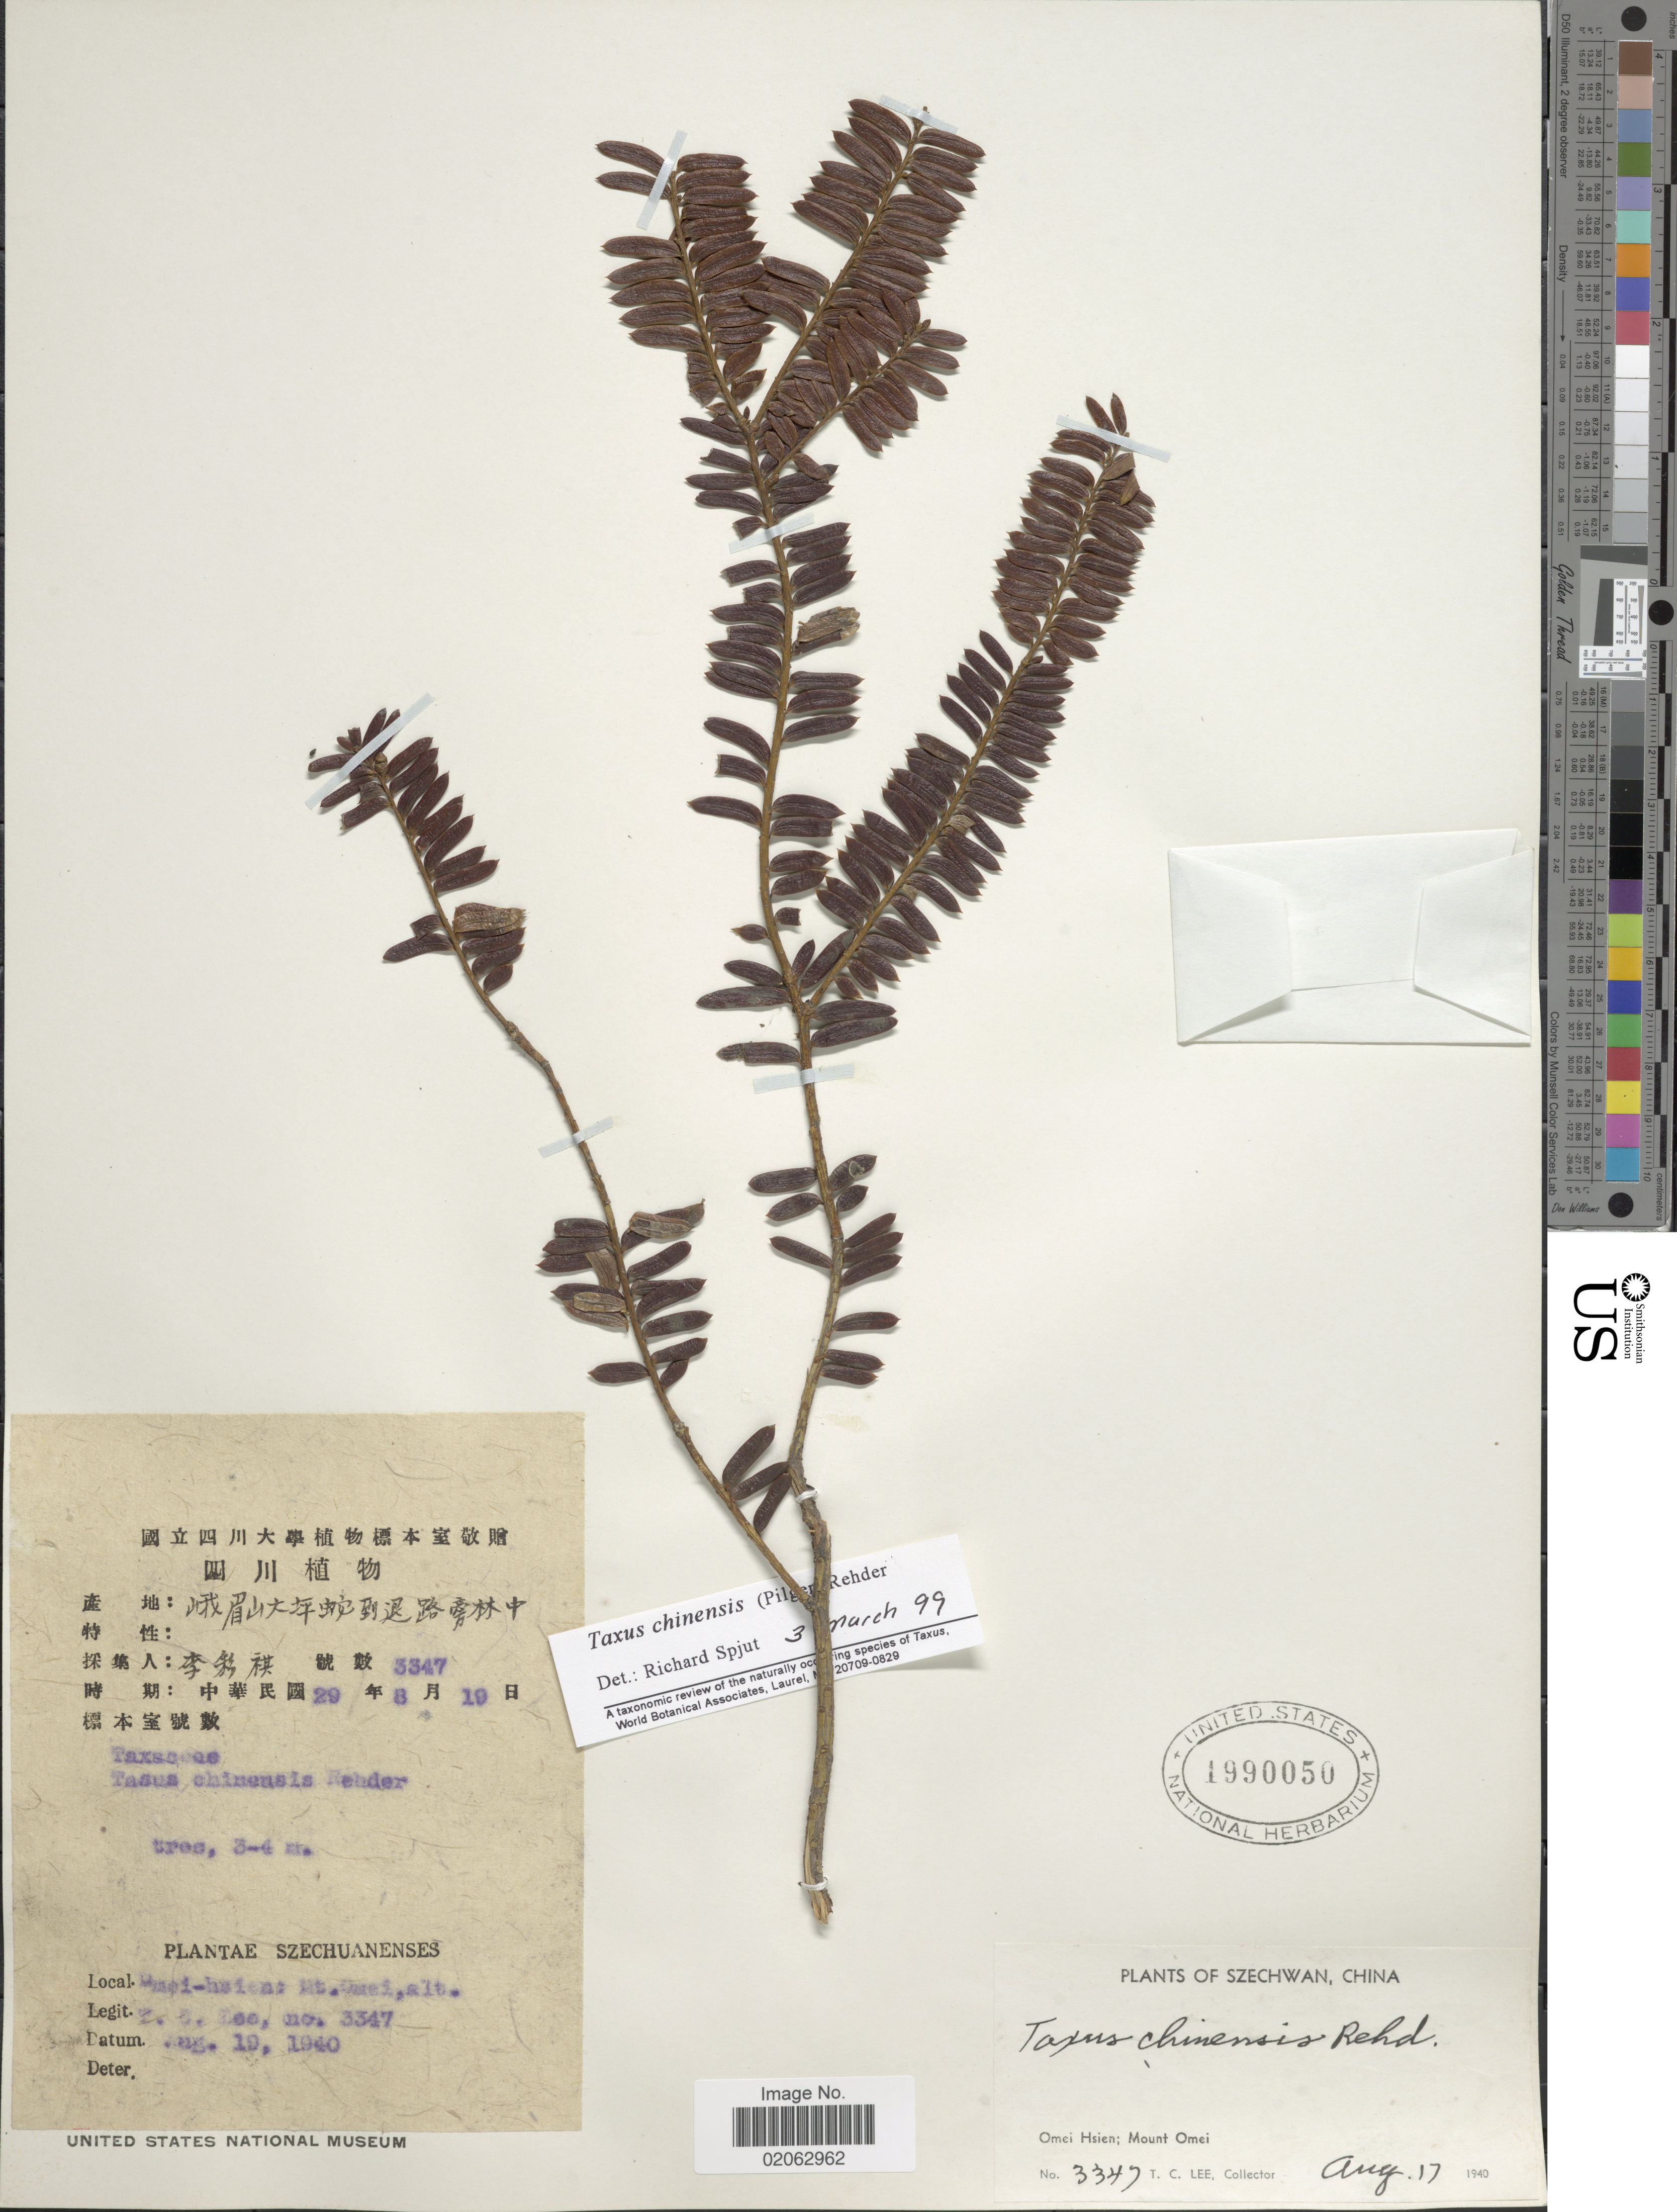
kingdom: Plantae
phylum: Tracheophyta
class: Pinopsida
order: Pinales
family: Taxaceae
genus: Taxus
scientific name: Taxus celebica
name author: (Warb.) H.L. Li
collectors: T. Lee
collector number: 3347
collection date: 1940-08-17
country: China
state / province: Sichuan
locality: Szechwan, Omei Hsien; Mount Omei.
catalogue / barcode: US 1990050